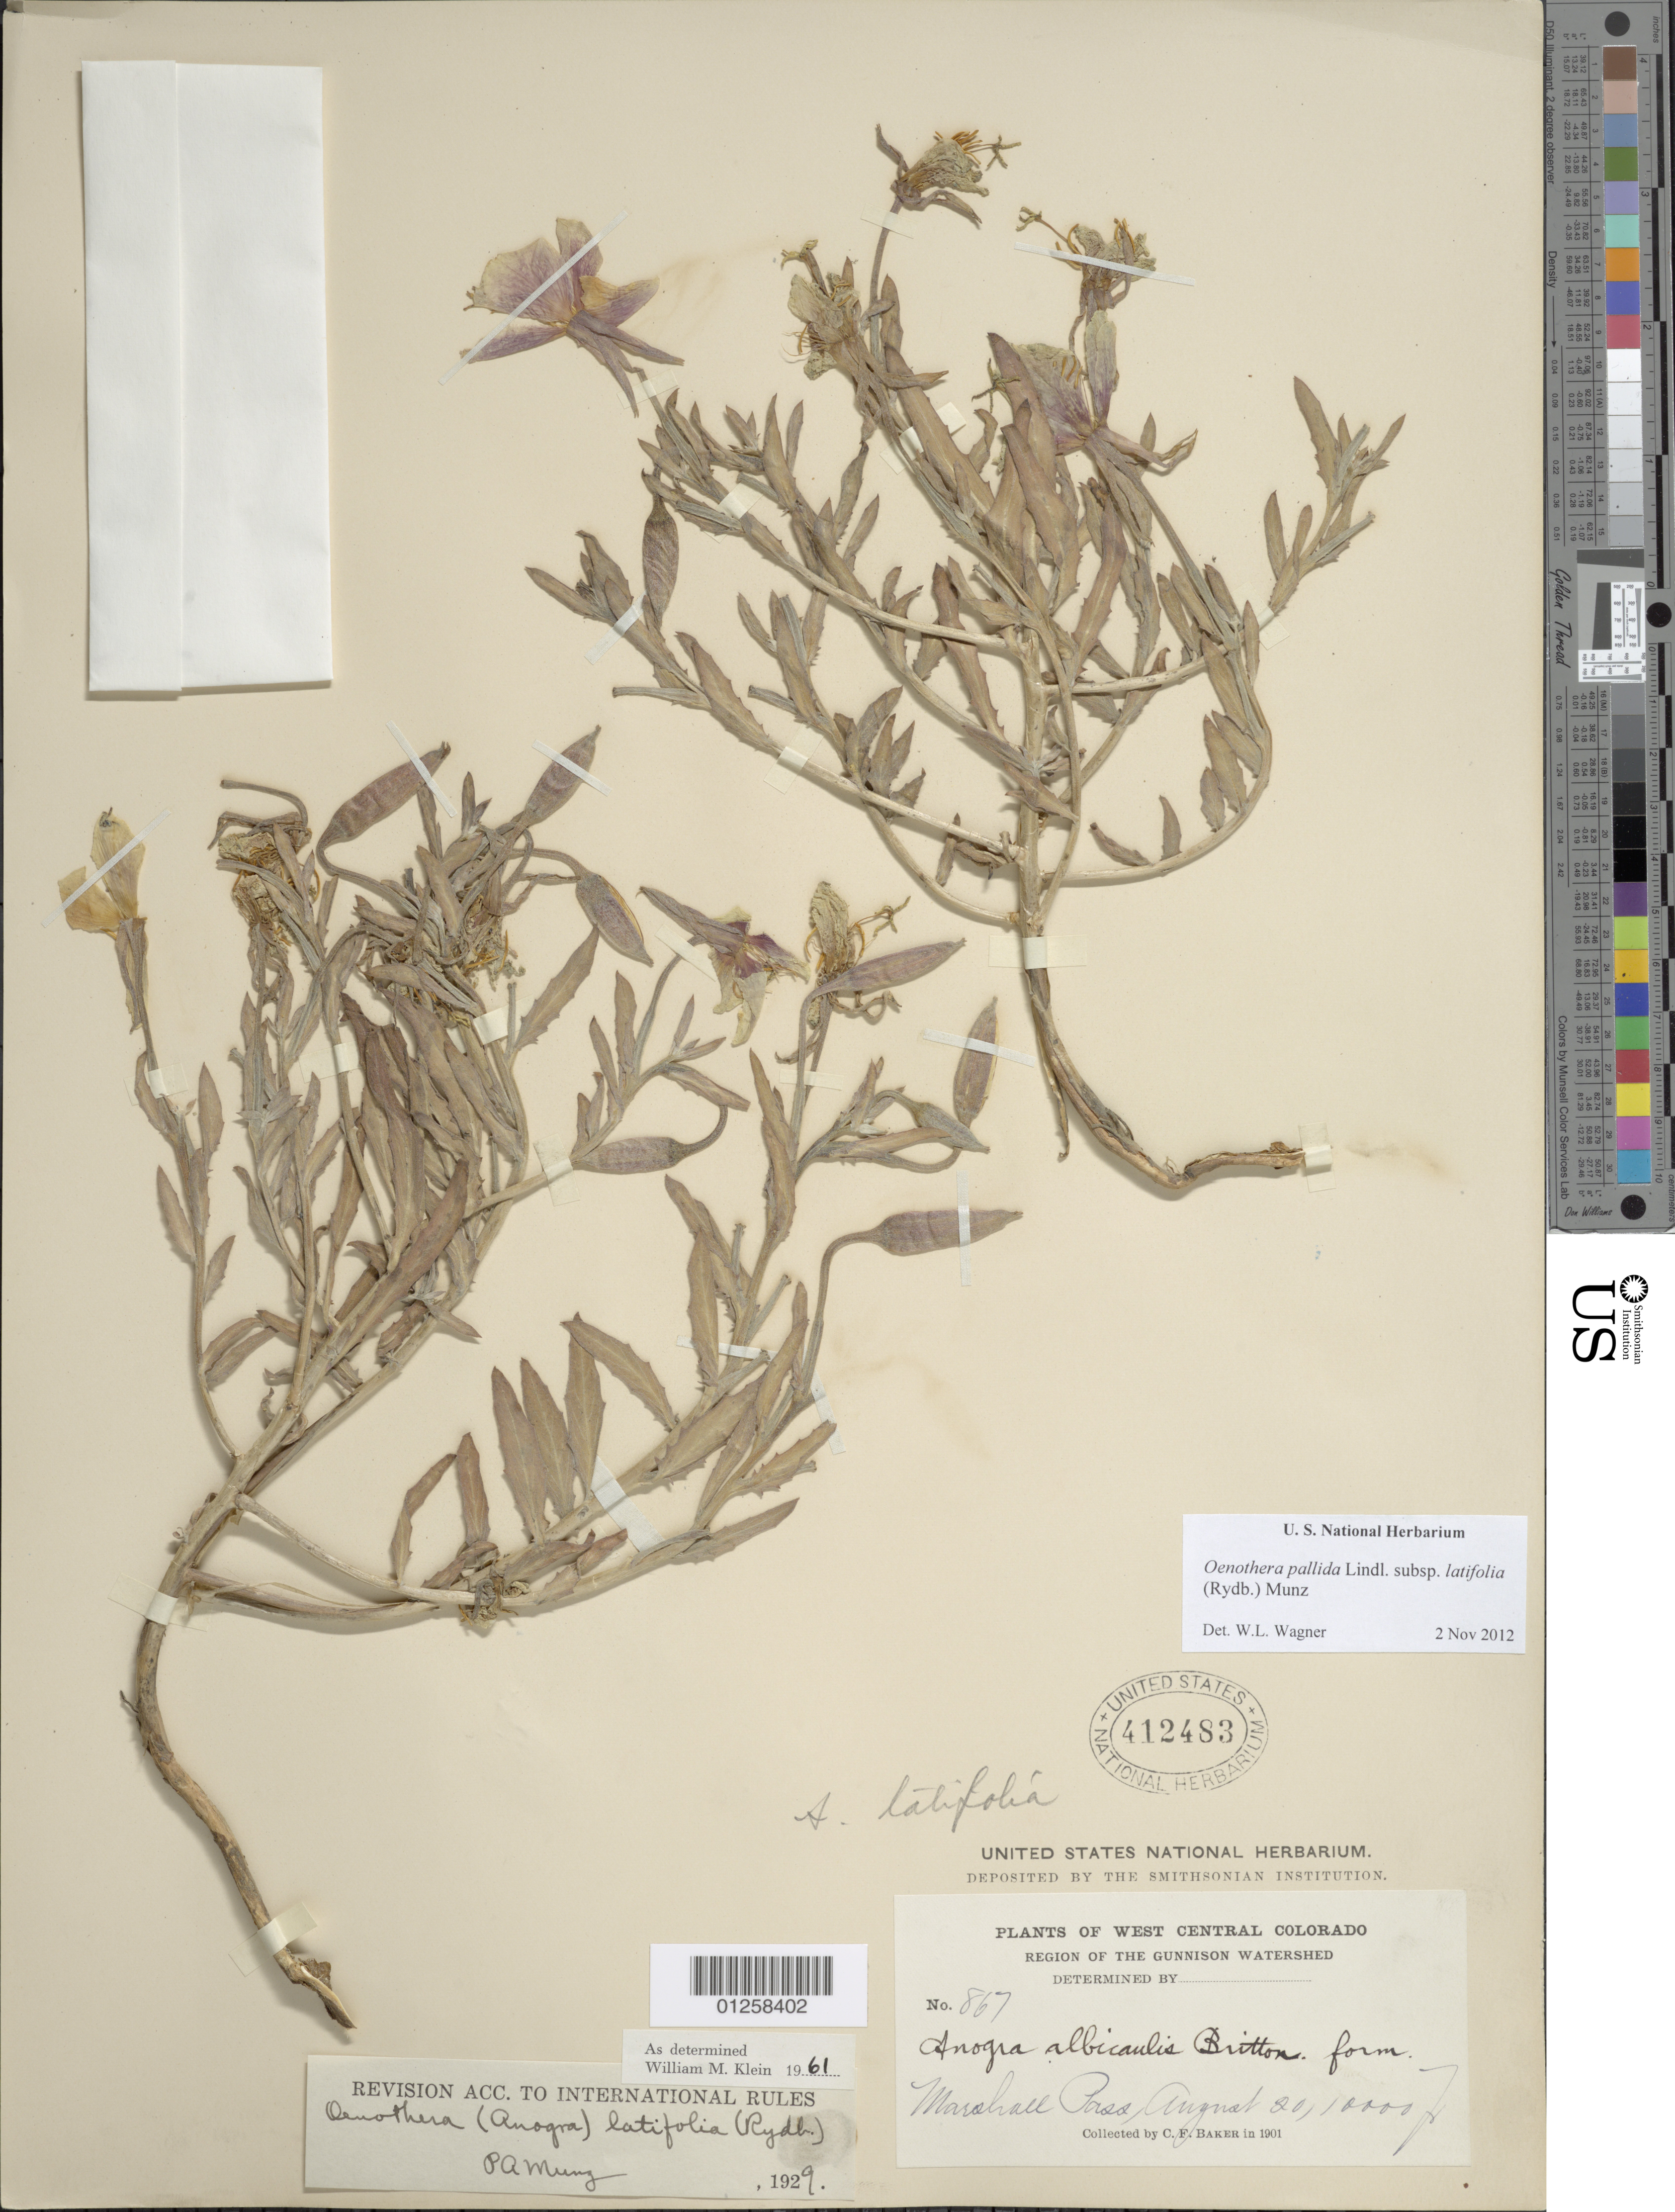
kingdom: Plantae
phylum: Tracheophyta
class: Magnoliopsida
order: Myrtales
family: Onagraceae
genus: Oenothera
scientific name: Oenothera pallida subsp. latifolia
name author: (Rydb.) Munz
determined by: Wagner, W. L., (BOT), Smithsonian Institution - National Museum of Natural History (UNITED STATES)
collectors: C. F. Baker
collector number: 867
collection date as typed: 20 Aug 1901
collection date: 1901-08-20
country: United States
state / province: Colorado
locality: Marshall Pass.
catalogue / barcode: US 412483